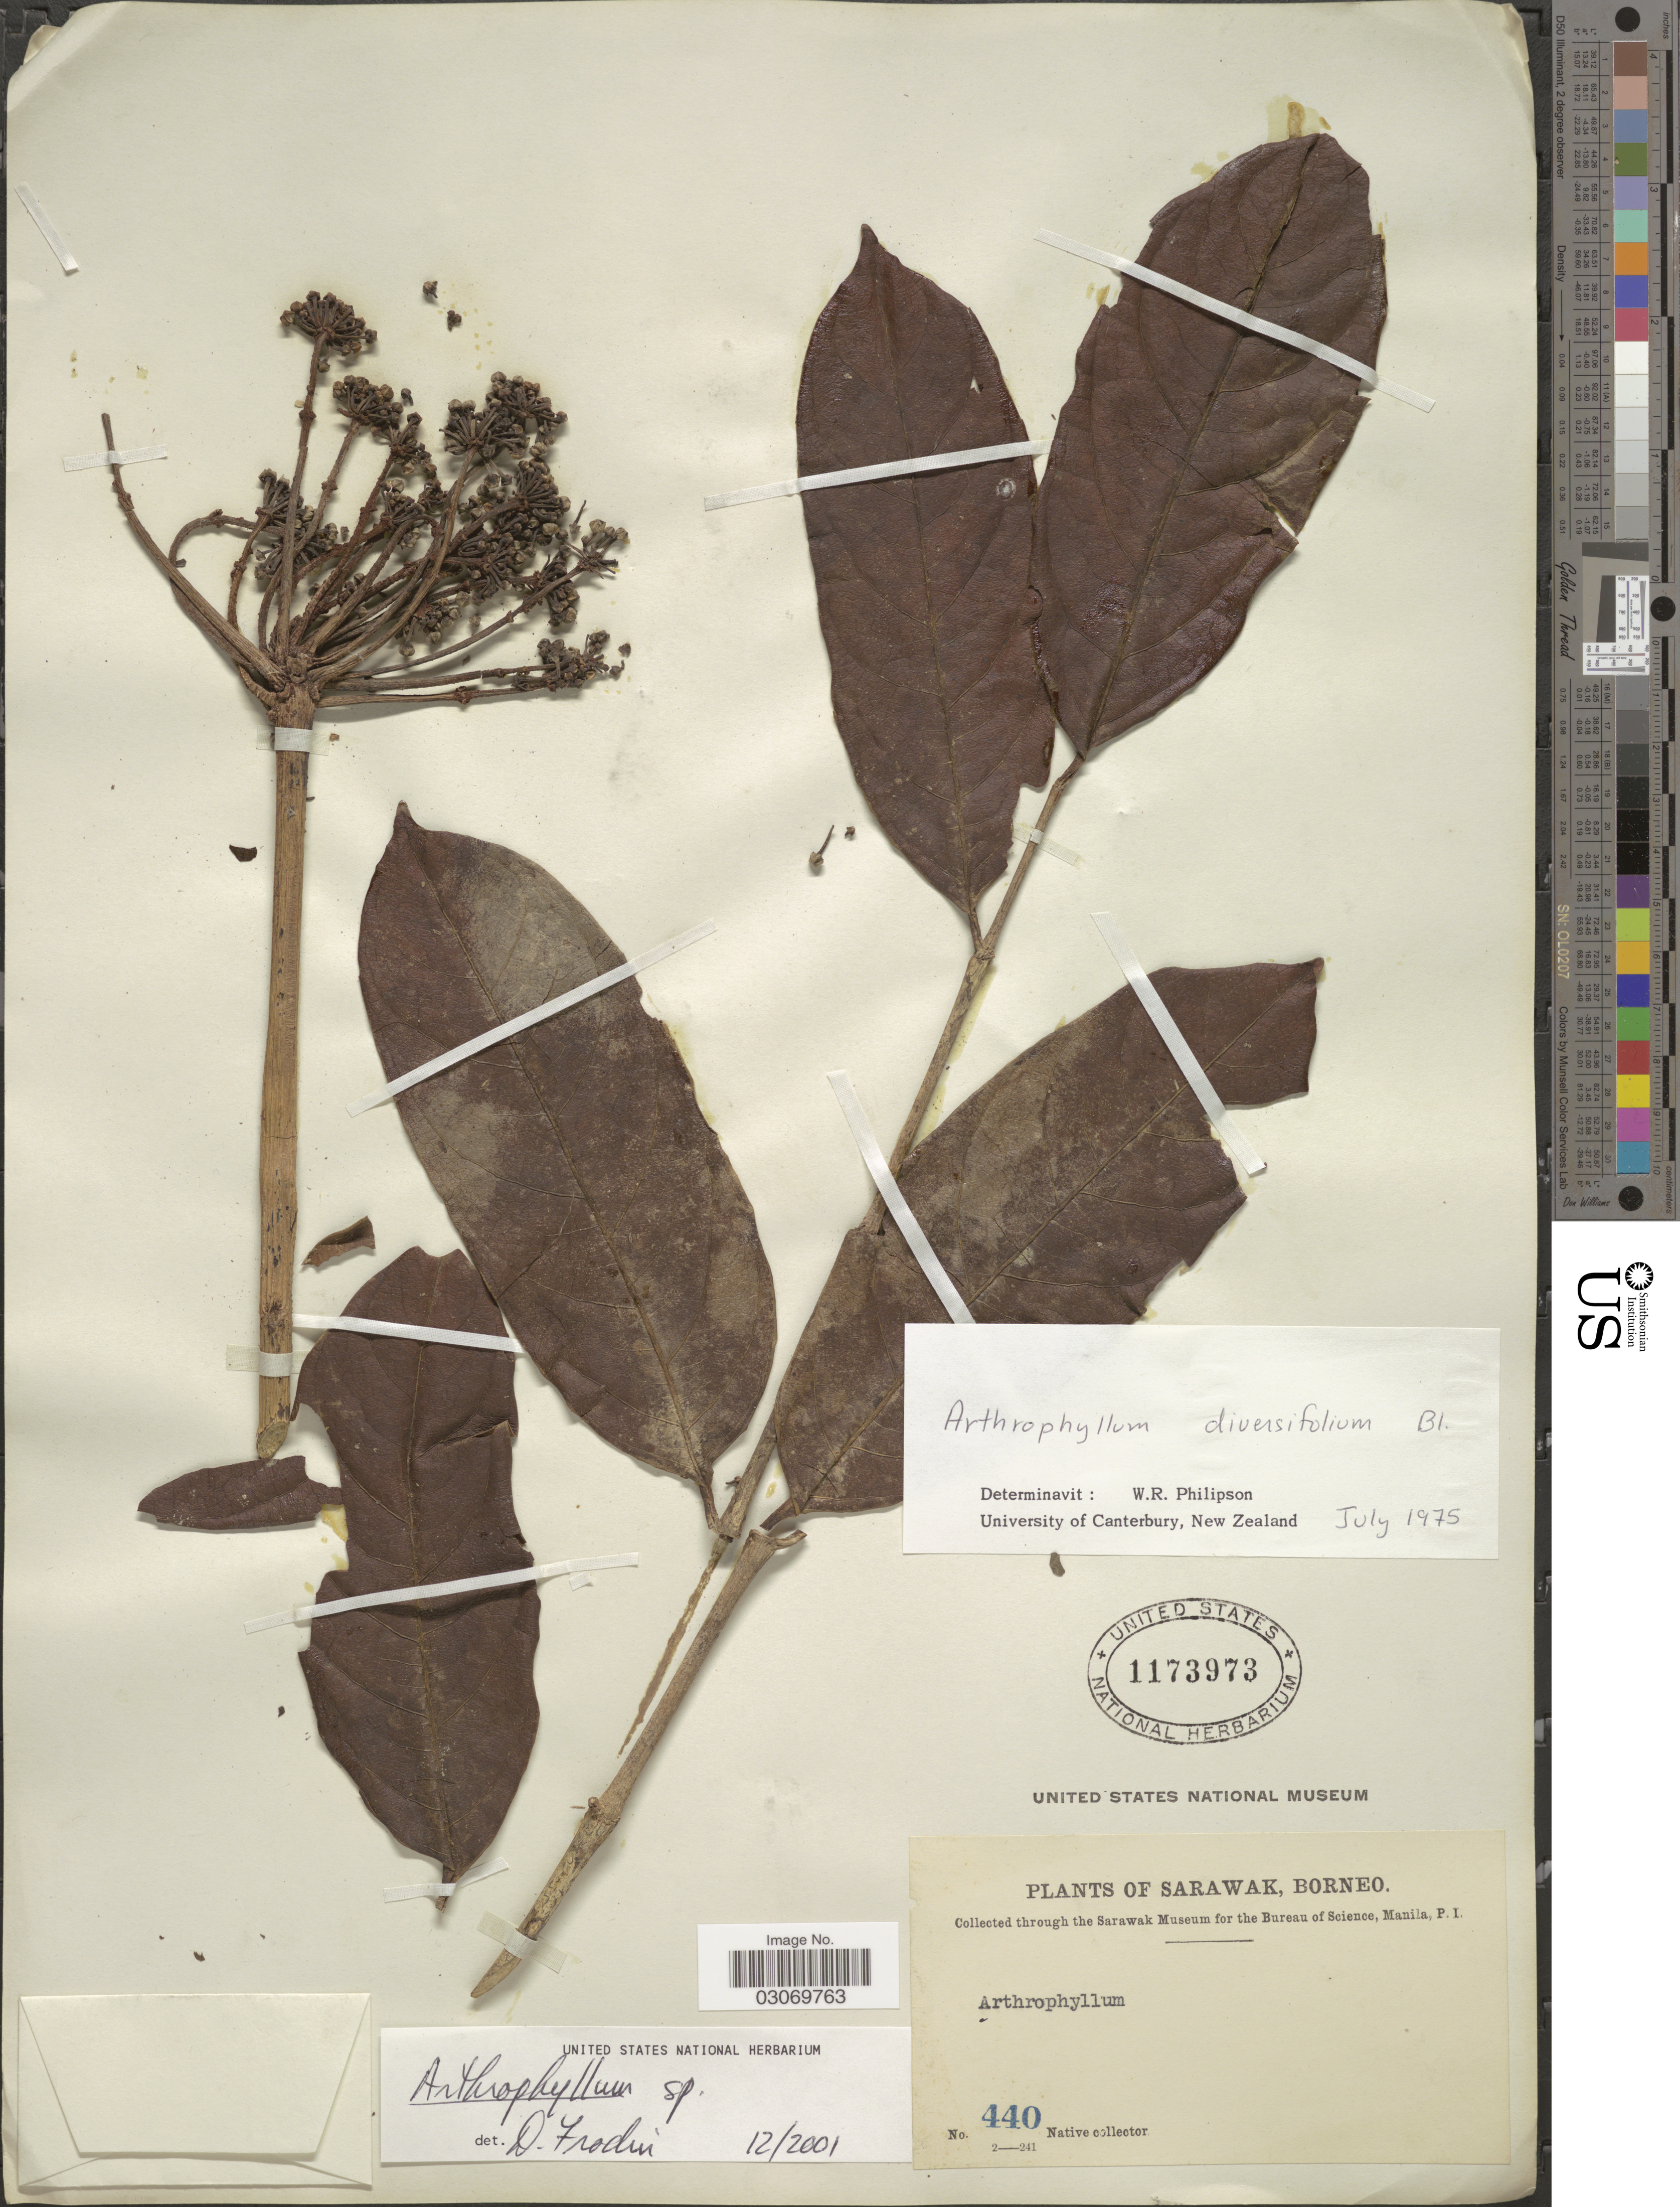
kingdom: Plantae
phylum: Tracheophyta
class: Magnoliopsida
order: Apiales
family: Araliaceae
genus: Arthrophyllum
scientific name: Arthrophyllum sp.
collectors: Native collector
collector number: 440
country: Malaysia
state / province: Sarawak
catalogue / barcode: US 1173973